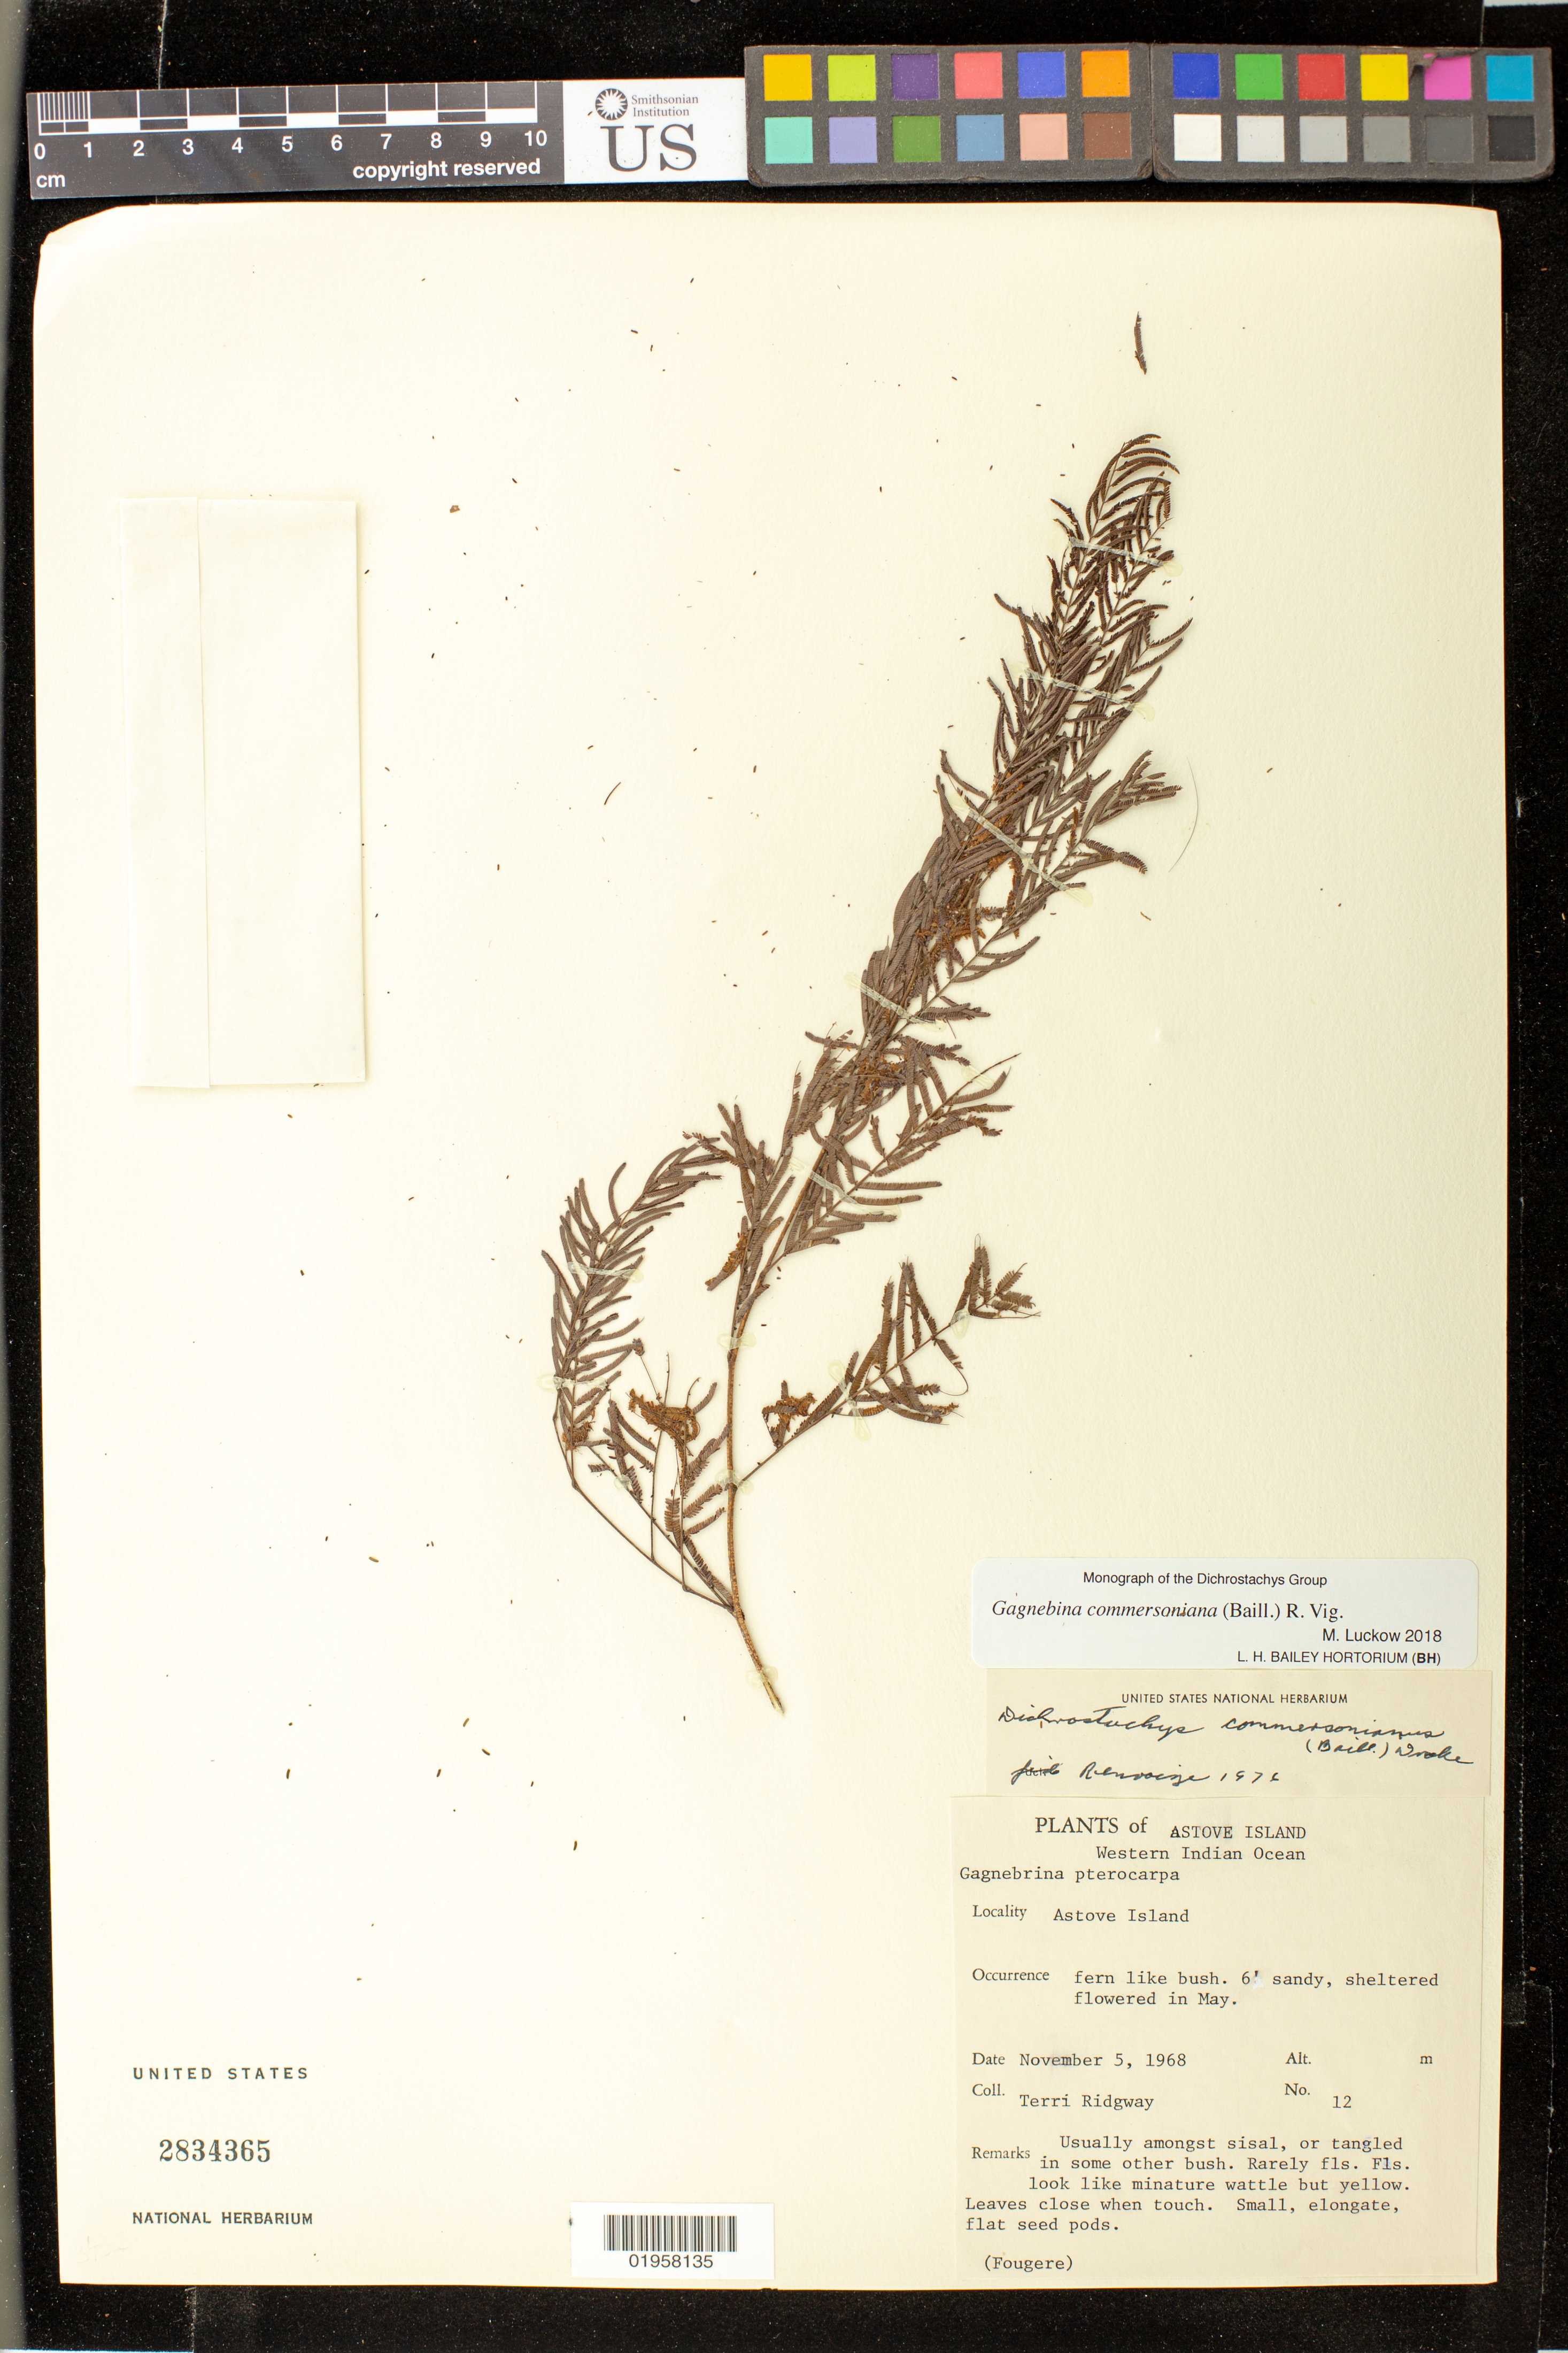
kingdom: Plantae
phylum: Tracheophyta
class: Magnoliopsida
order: Fabales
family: Fabaceae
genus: Gagnebina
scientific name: Gagnebina commersoniana (Baill.) R. Vig.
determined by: Luckow, M. A.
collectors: T. Ridgway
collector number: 12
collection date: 1968-11-05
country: Seychelles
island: Astove Atoll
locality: Astove Island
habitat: Sandy, sheltered. Usually amongst sisal or tangled in some other bush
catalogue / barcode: US 2834365